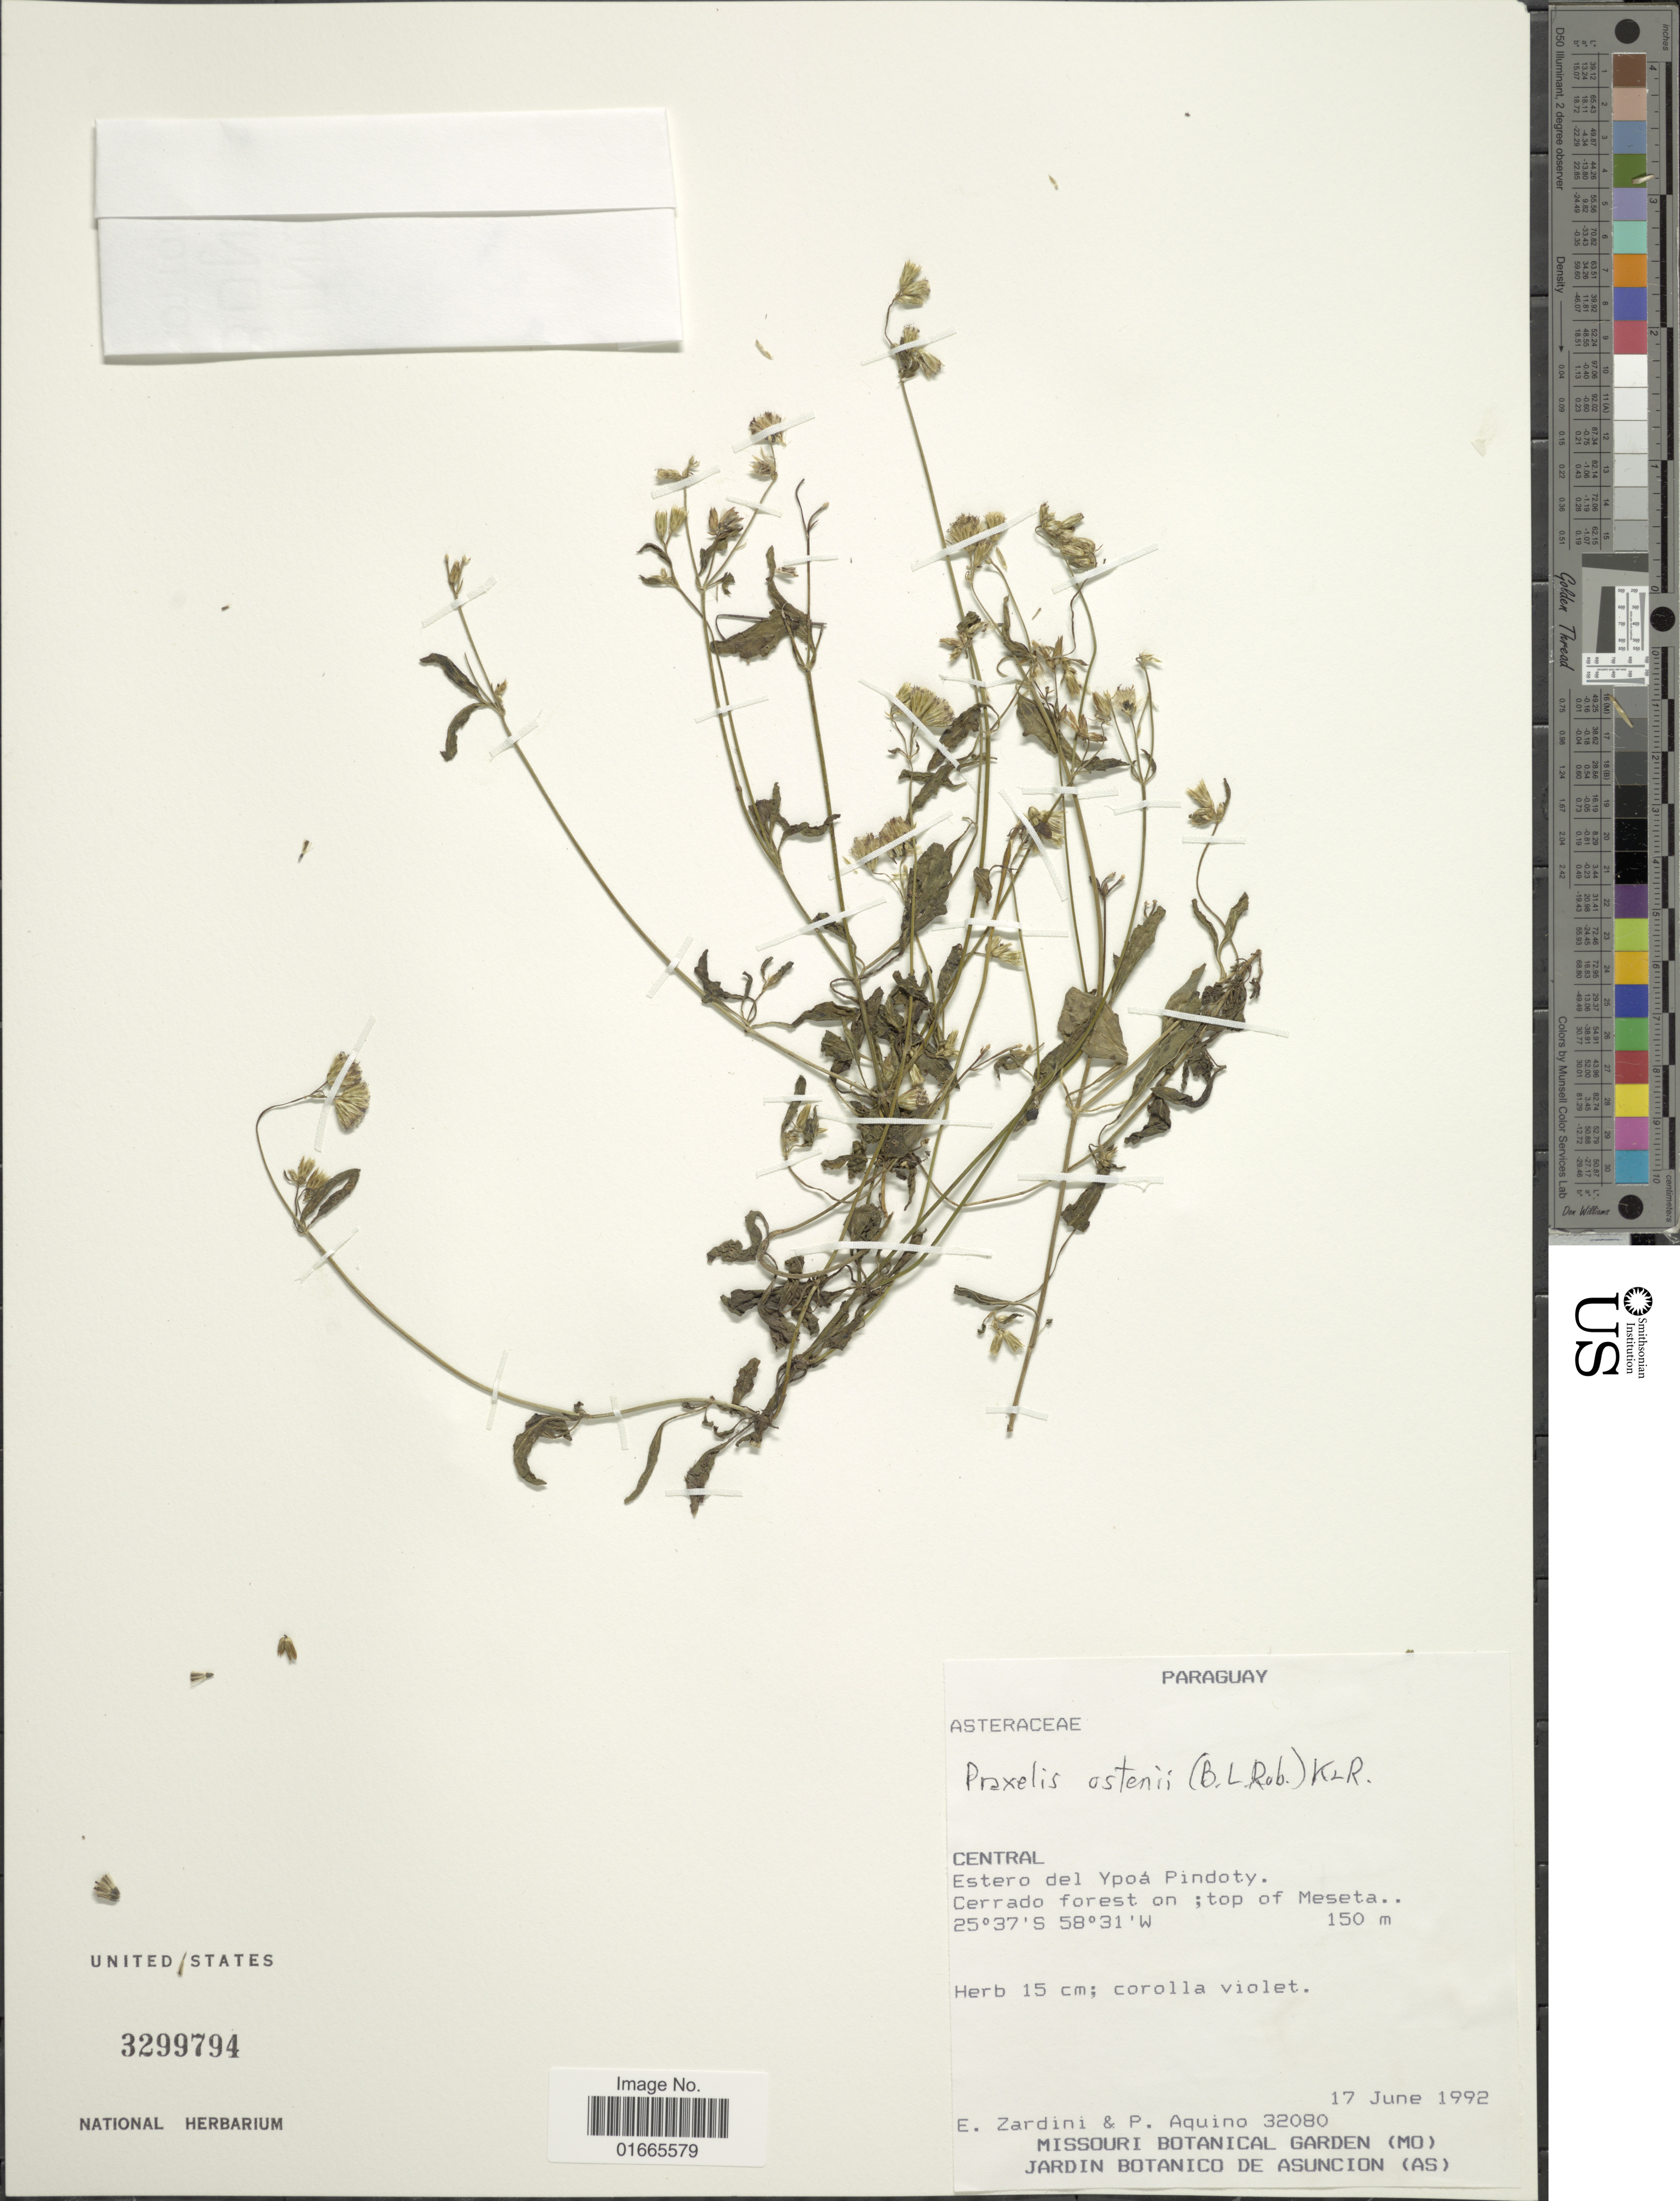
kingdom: Plantae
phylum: Tracheophyta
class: Magnoliopsida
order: Asterales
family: Asteraceae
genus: Praxelis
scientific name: Praxelis ostenii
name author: (B.L. Rob.) R.M. King & H. Rob.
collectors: E. M. Zardini & P. Aquino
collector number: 32080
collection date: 1992-06-17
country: Paraguay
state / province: Central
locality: Estero del Ypoá, Pindoty. Cerrado forest on; top of Mesta.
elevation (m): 150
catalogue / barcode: US 3299794